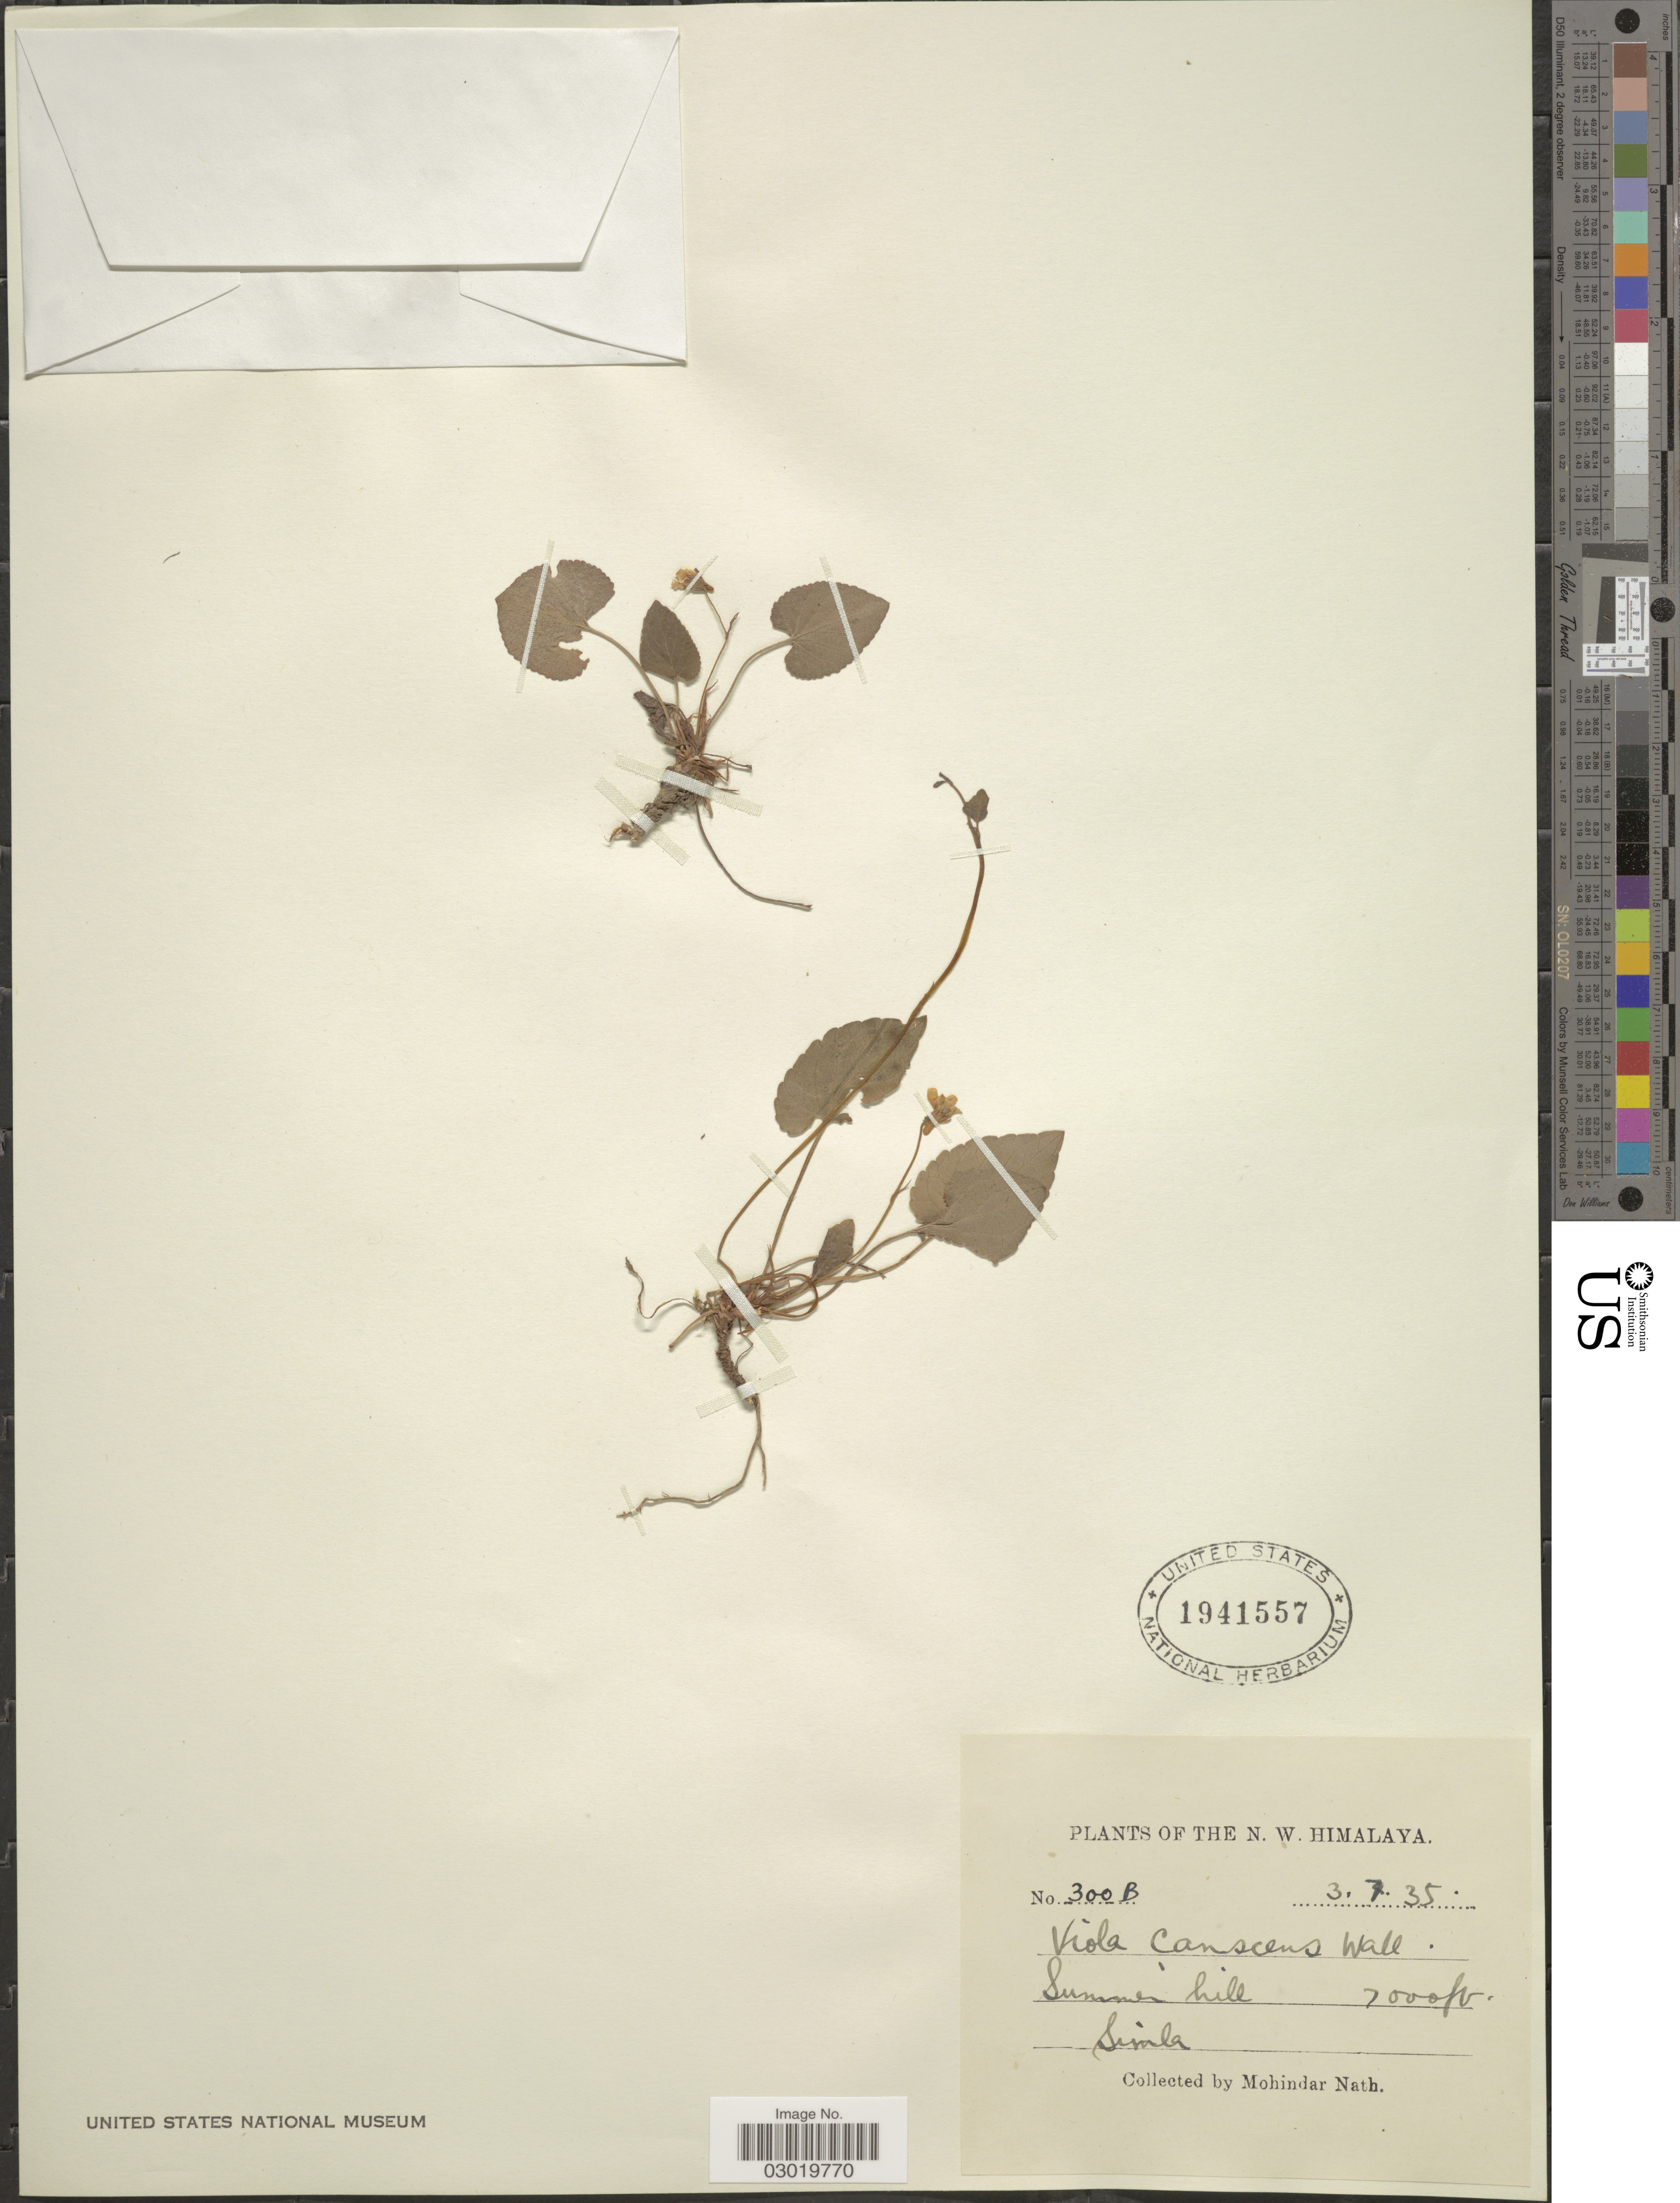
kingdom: Plantae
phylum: Tracheophyta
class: Magnoliopsida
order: Malpighiales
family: Violaceae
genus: Viola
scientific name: Viola canescens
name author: Wall.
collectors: M. Nath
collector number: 300B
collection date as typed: Transcribed d/m/y: 3/7/35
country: India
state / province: Himachal Pradesh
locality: N.W. Himalaya. Summer hill. Simla.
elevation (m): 2134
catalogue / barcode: US 1941557